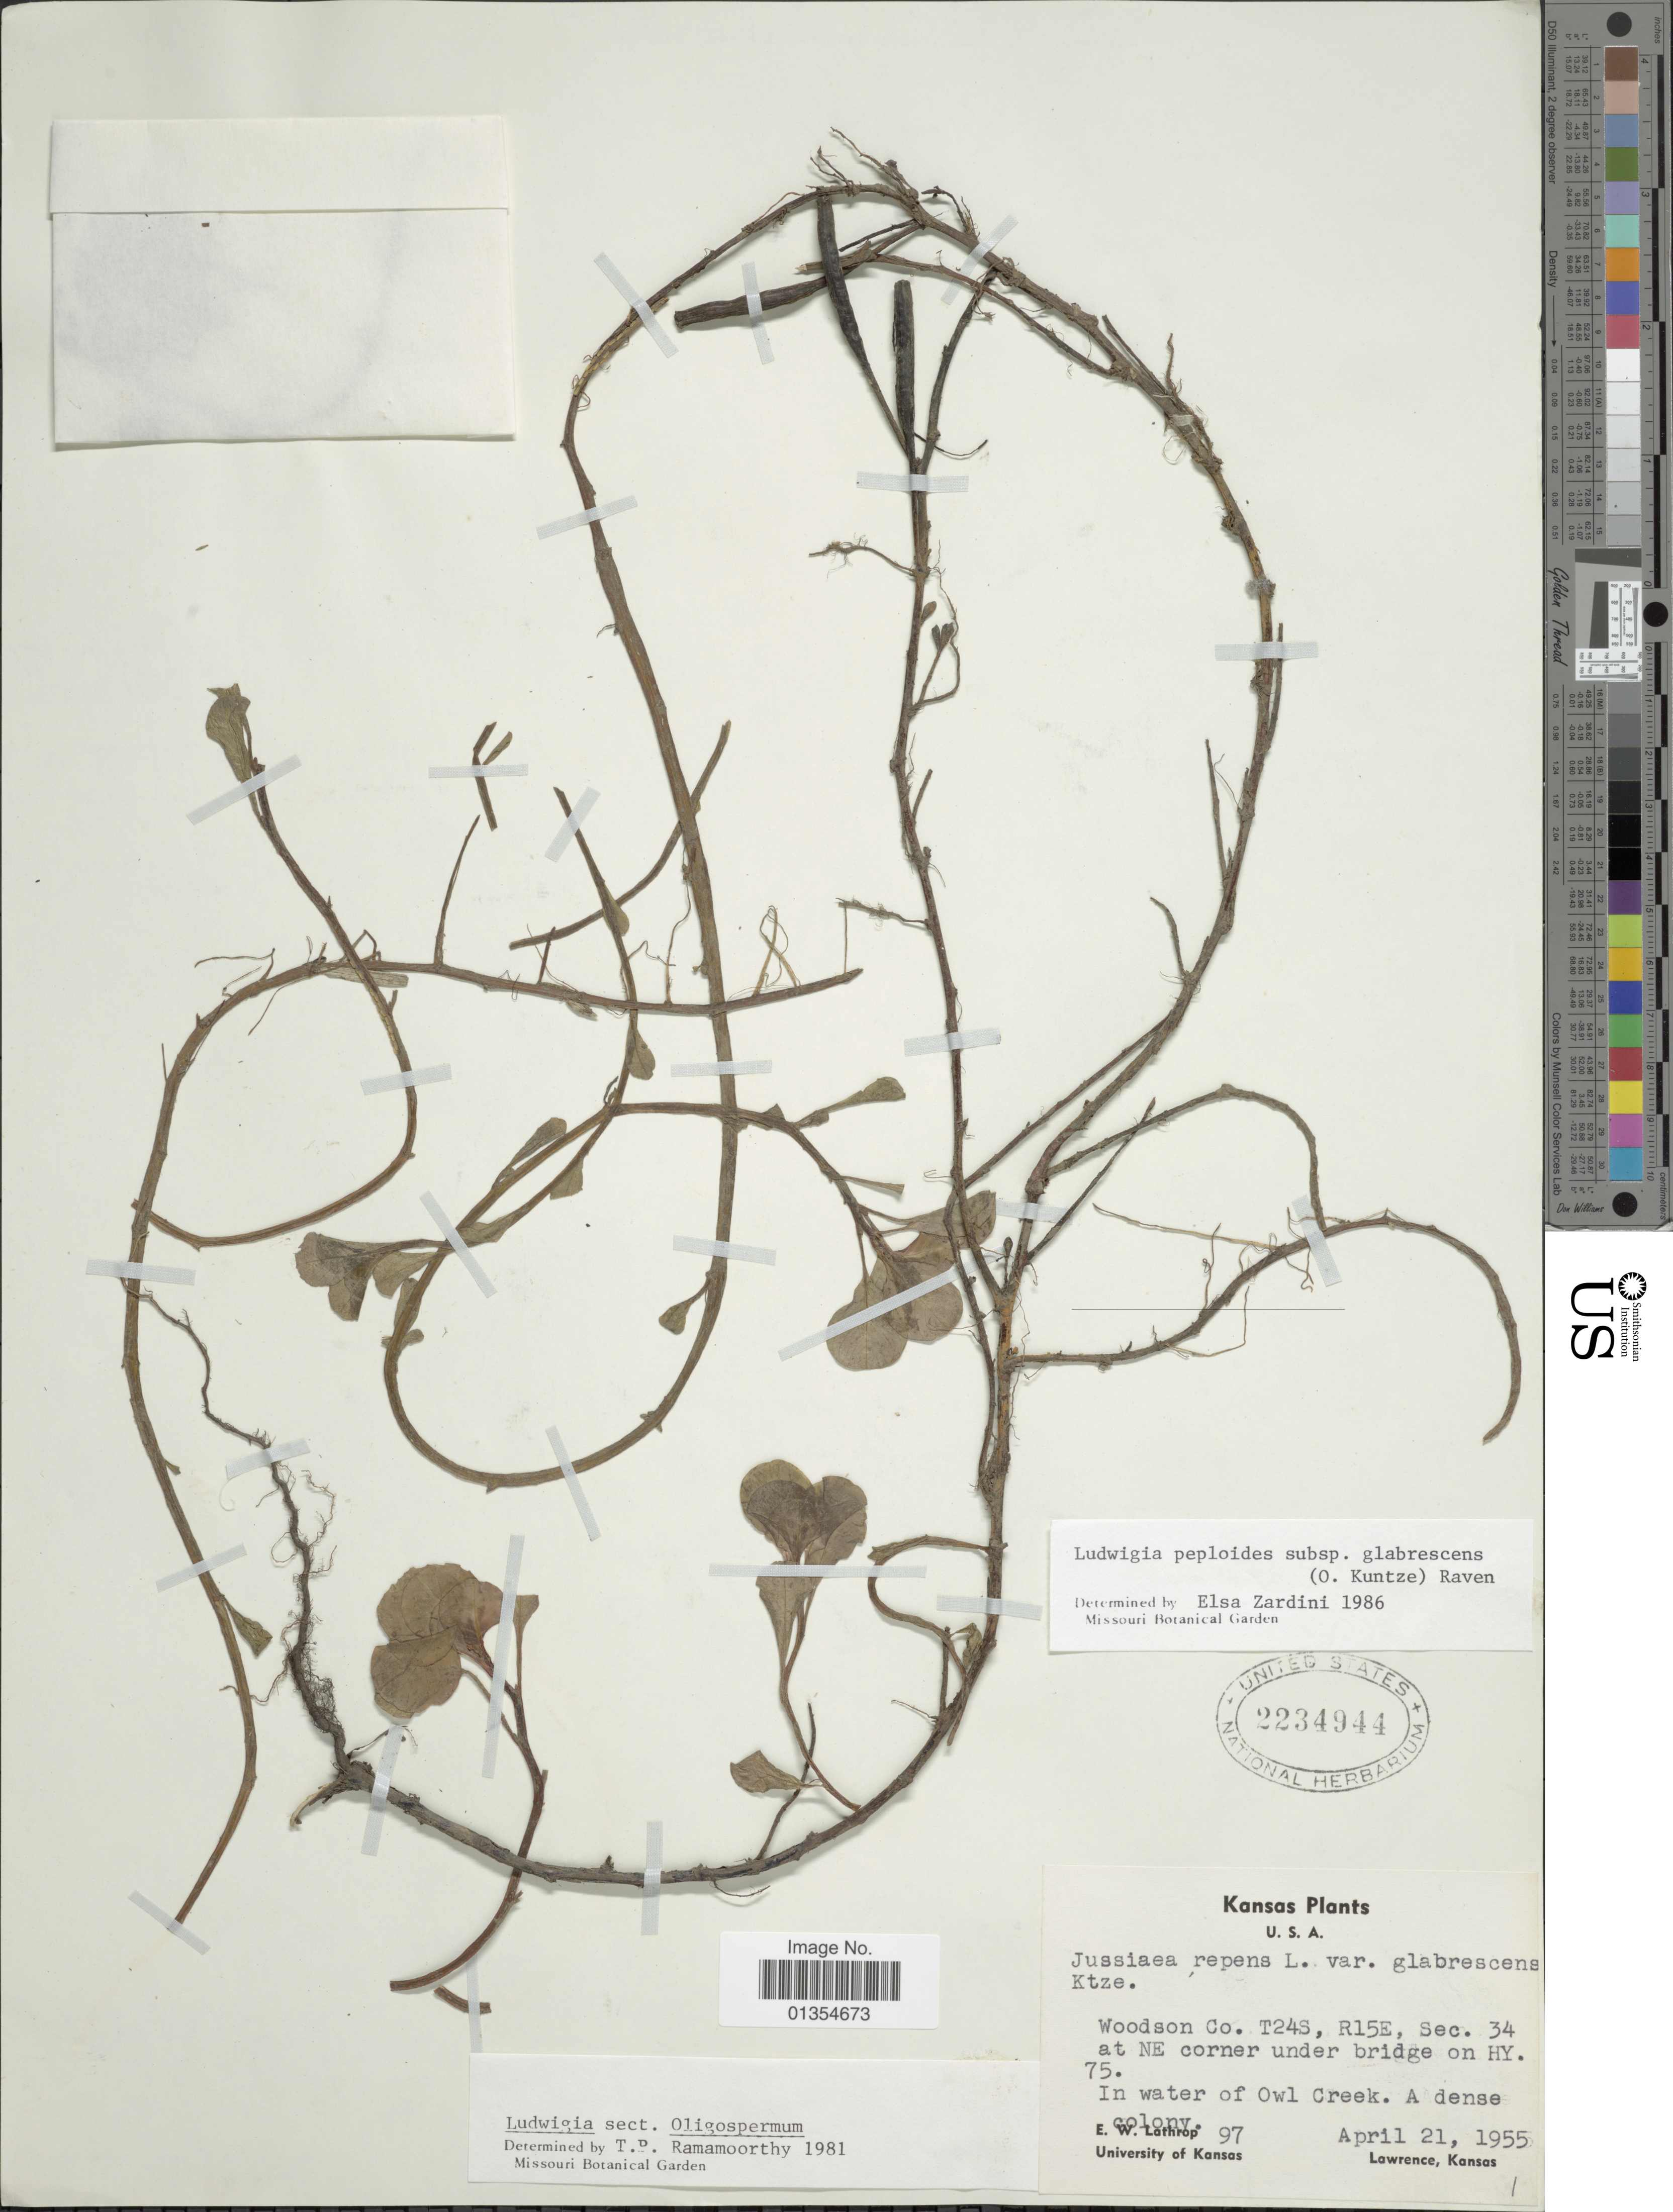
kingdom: Plantae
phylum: Tracheophyta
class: Magnoliopsida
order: Myrtales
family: Onagraceae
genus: Ludwigia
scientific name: Ludwigia peploides subsp. glabrescens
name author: (Kuntze) P.H. Raven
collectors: E. W. Lathrop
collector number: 97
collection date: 1955-04-21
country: United States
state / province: Kansas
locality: Woodson Co, T24S, R15E, Sec. 34 at NE corner under bridge on HY 75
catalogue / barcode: US 2234944